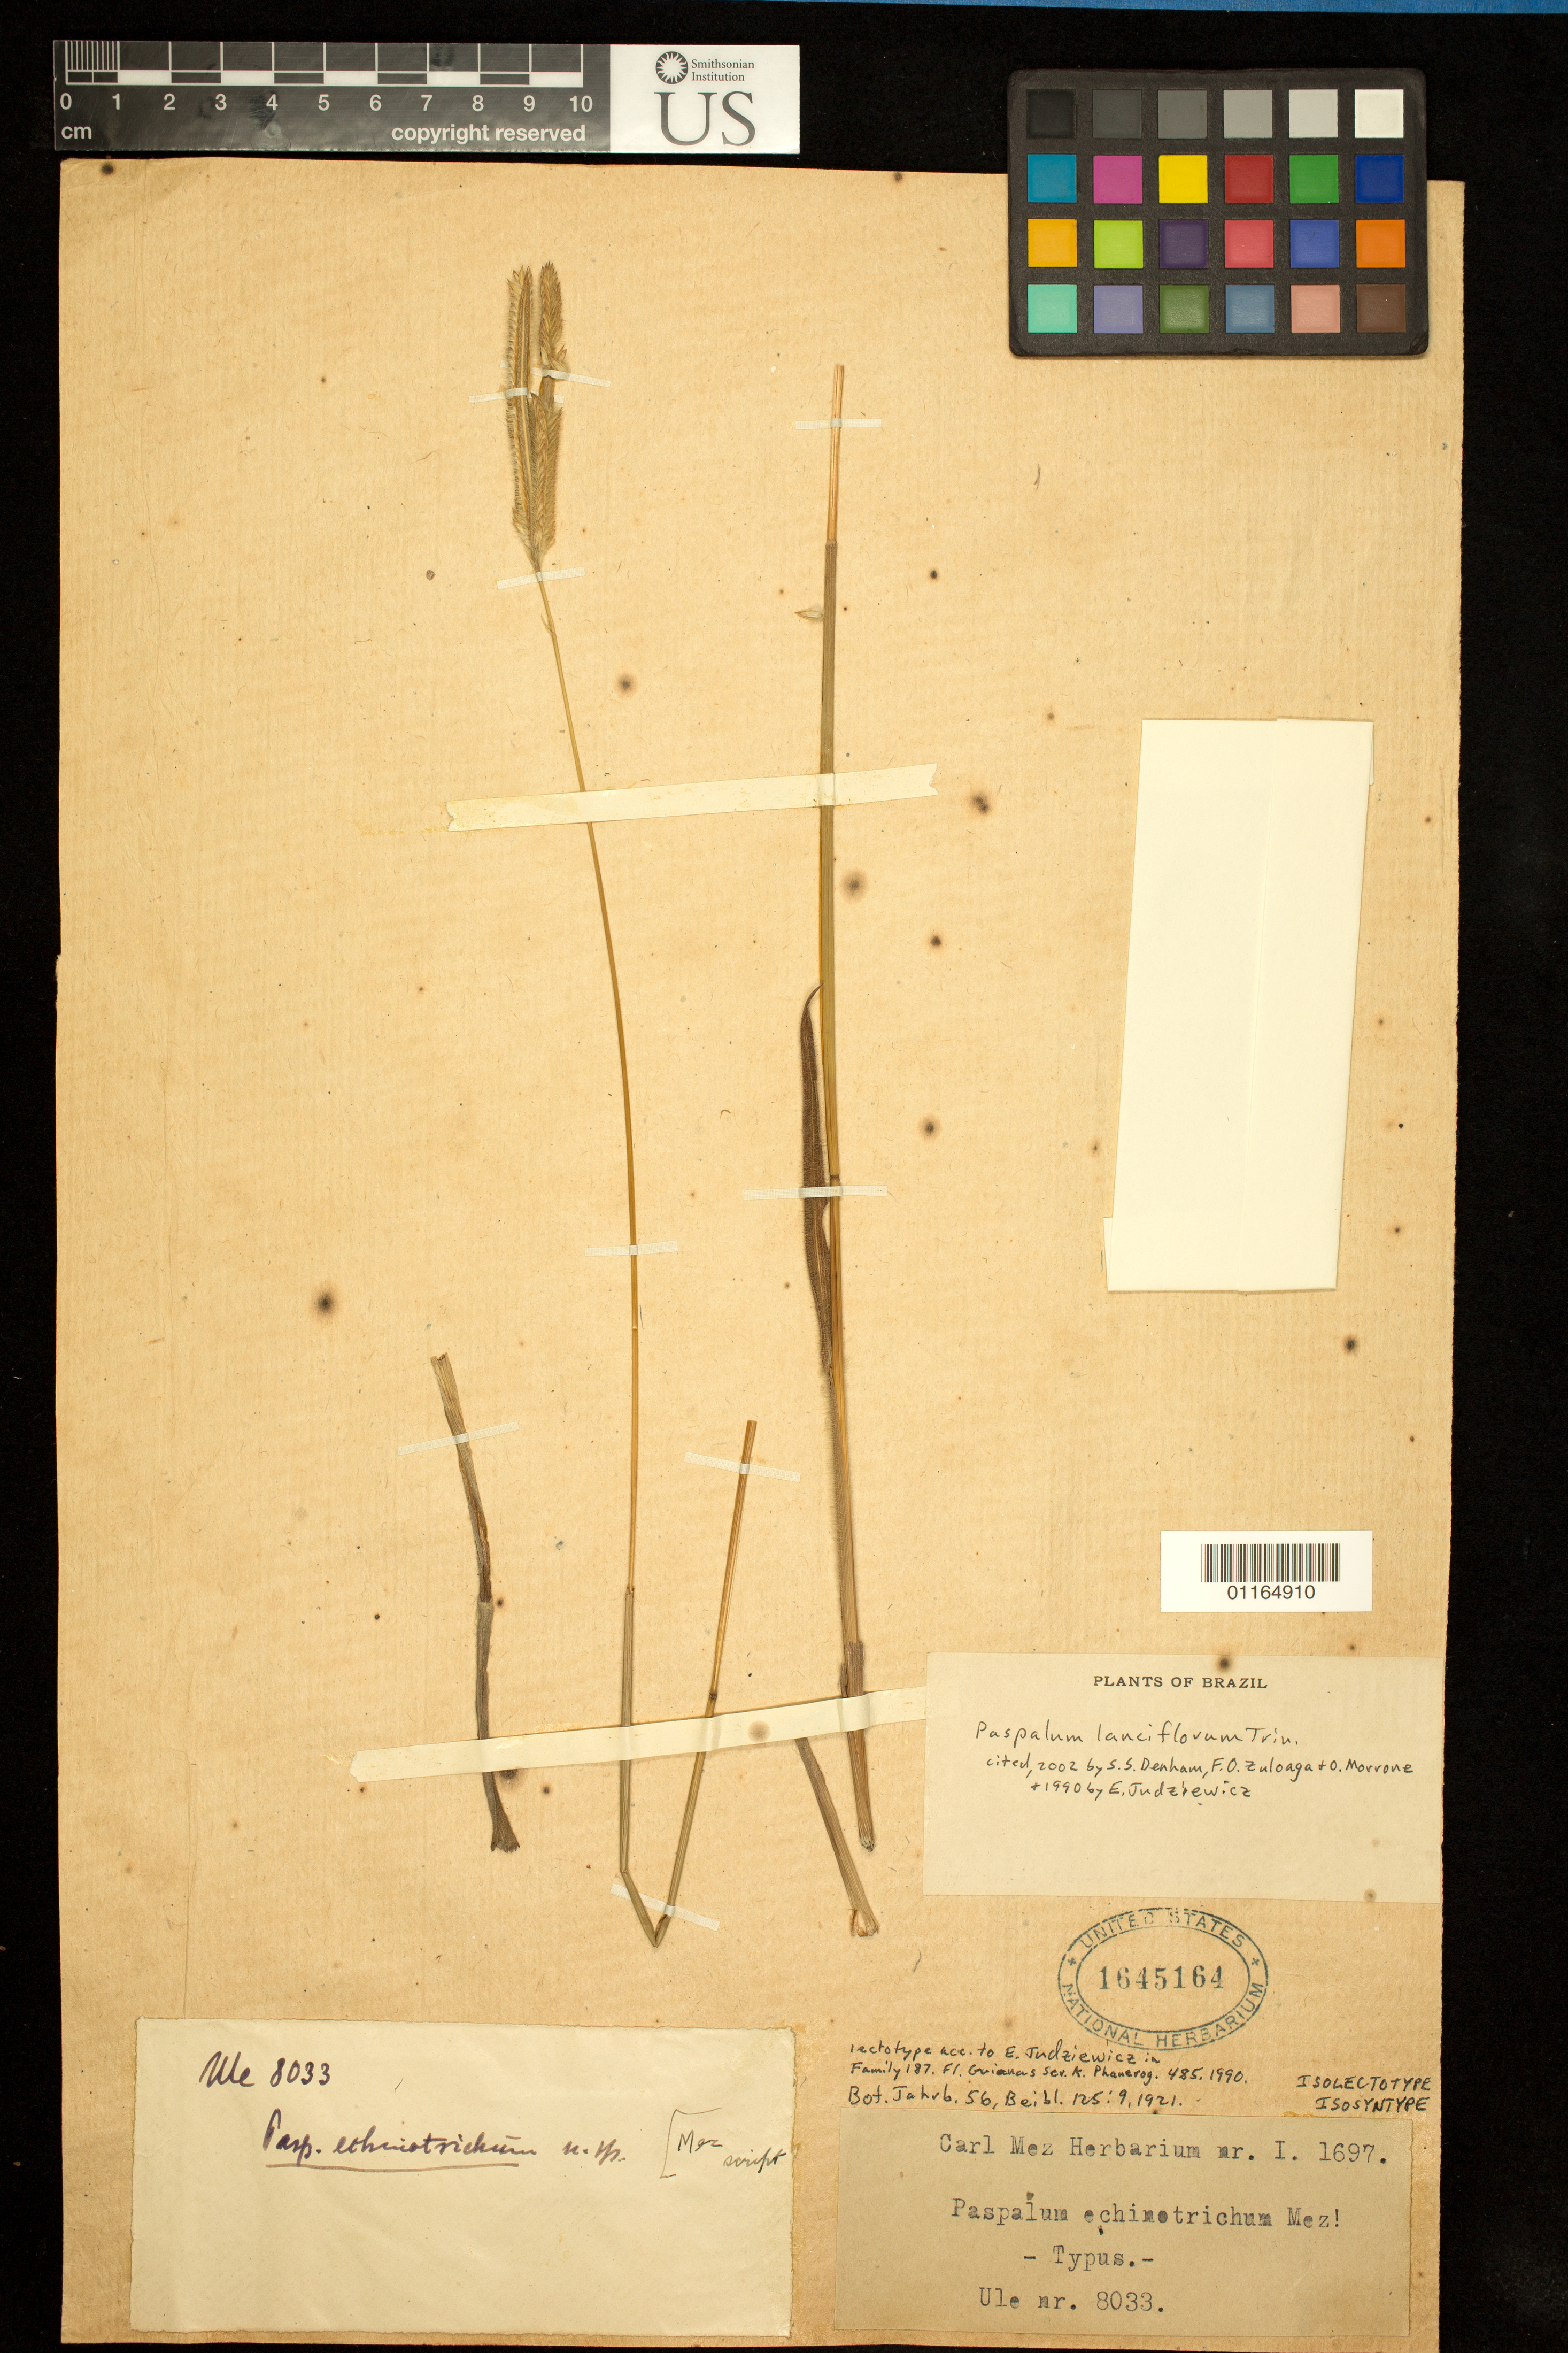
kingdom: Plantae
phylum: Tracheophyta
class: Liliopsida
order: Poales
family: Poaceae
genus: Paspalum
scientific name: Paspalum echinotrichum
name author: Mez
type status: Isolectotype; Isosyntype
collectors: E. H. Ule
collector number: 8033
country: Brazil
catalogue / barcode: US 1645164